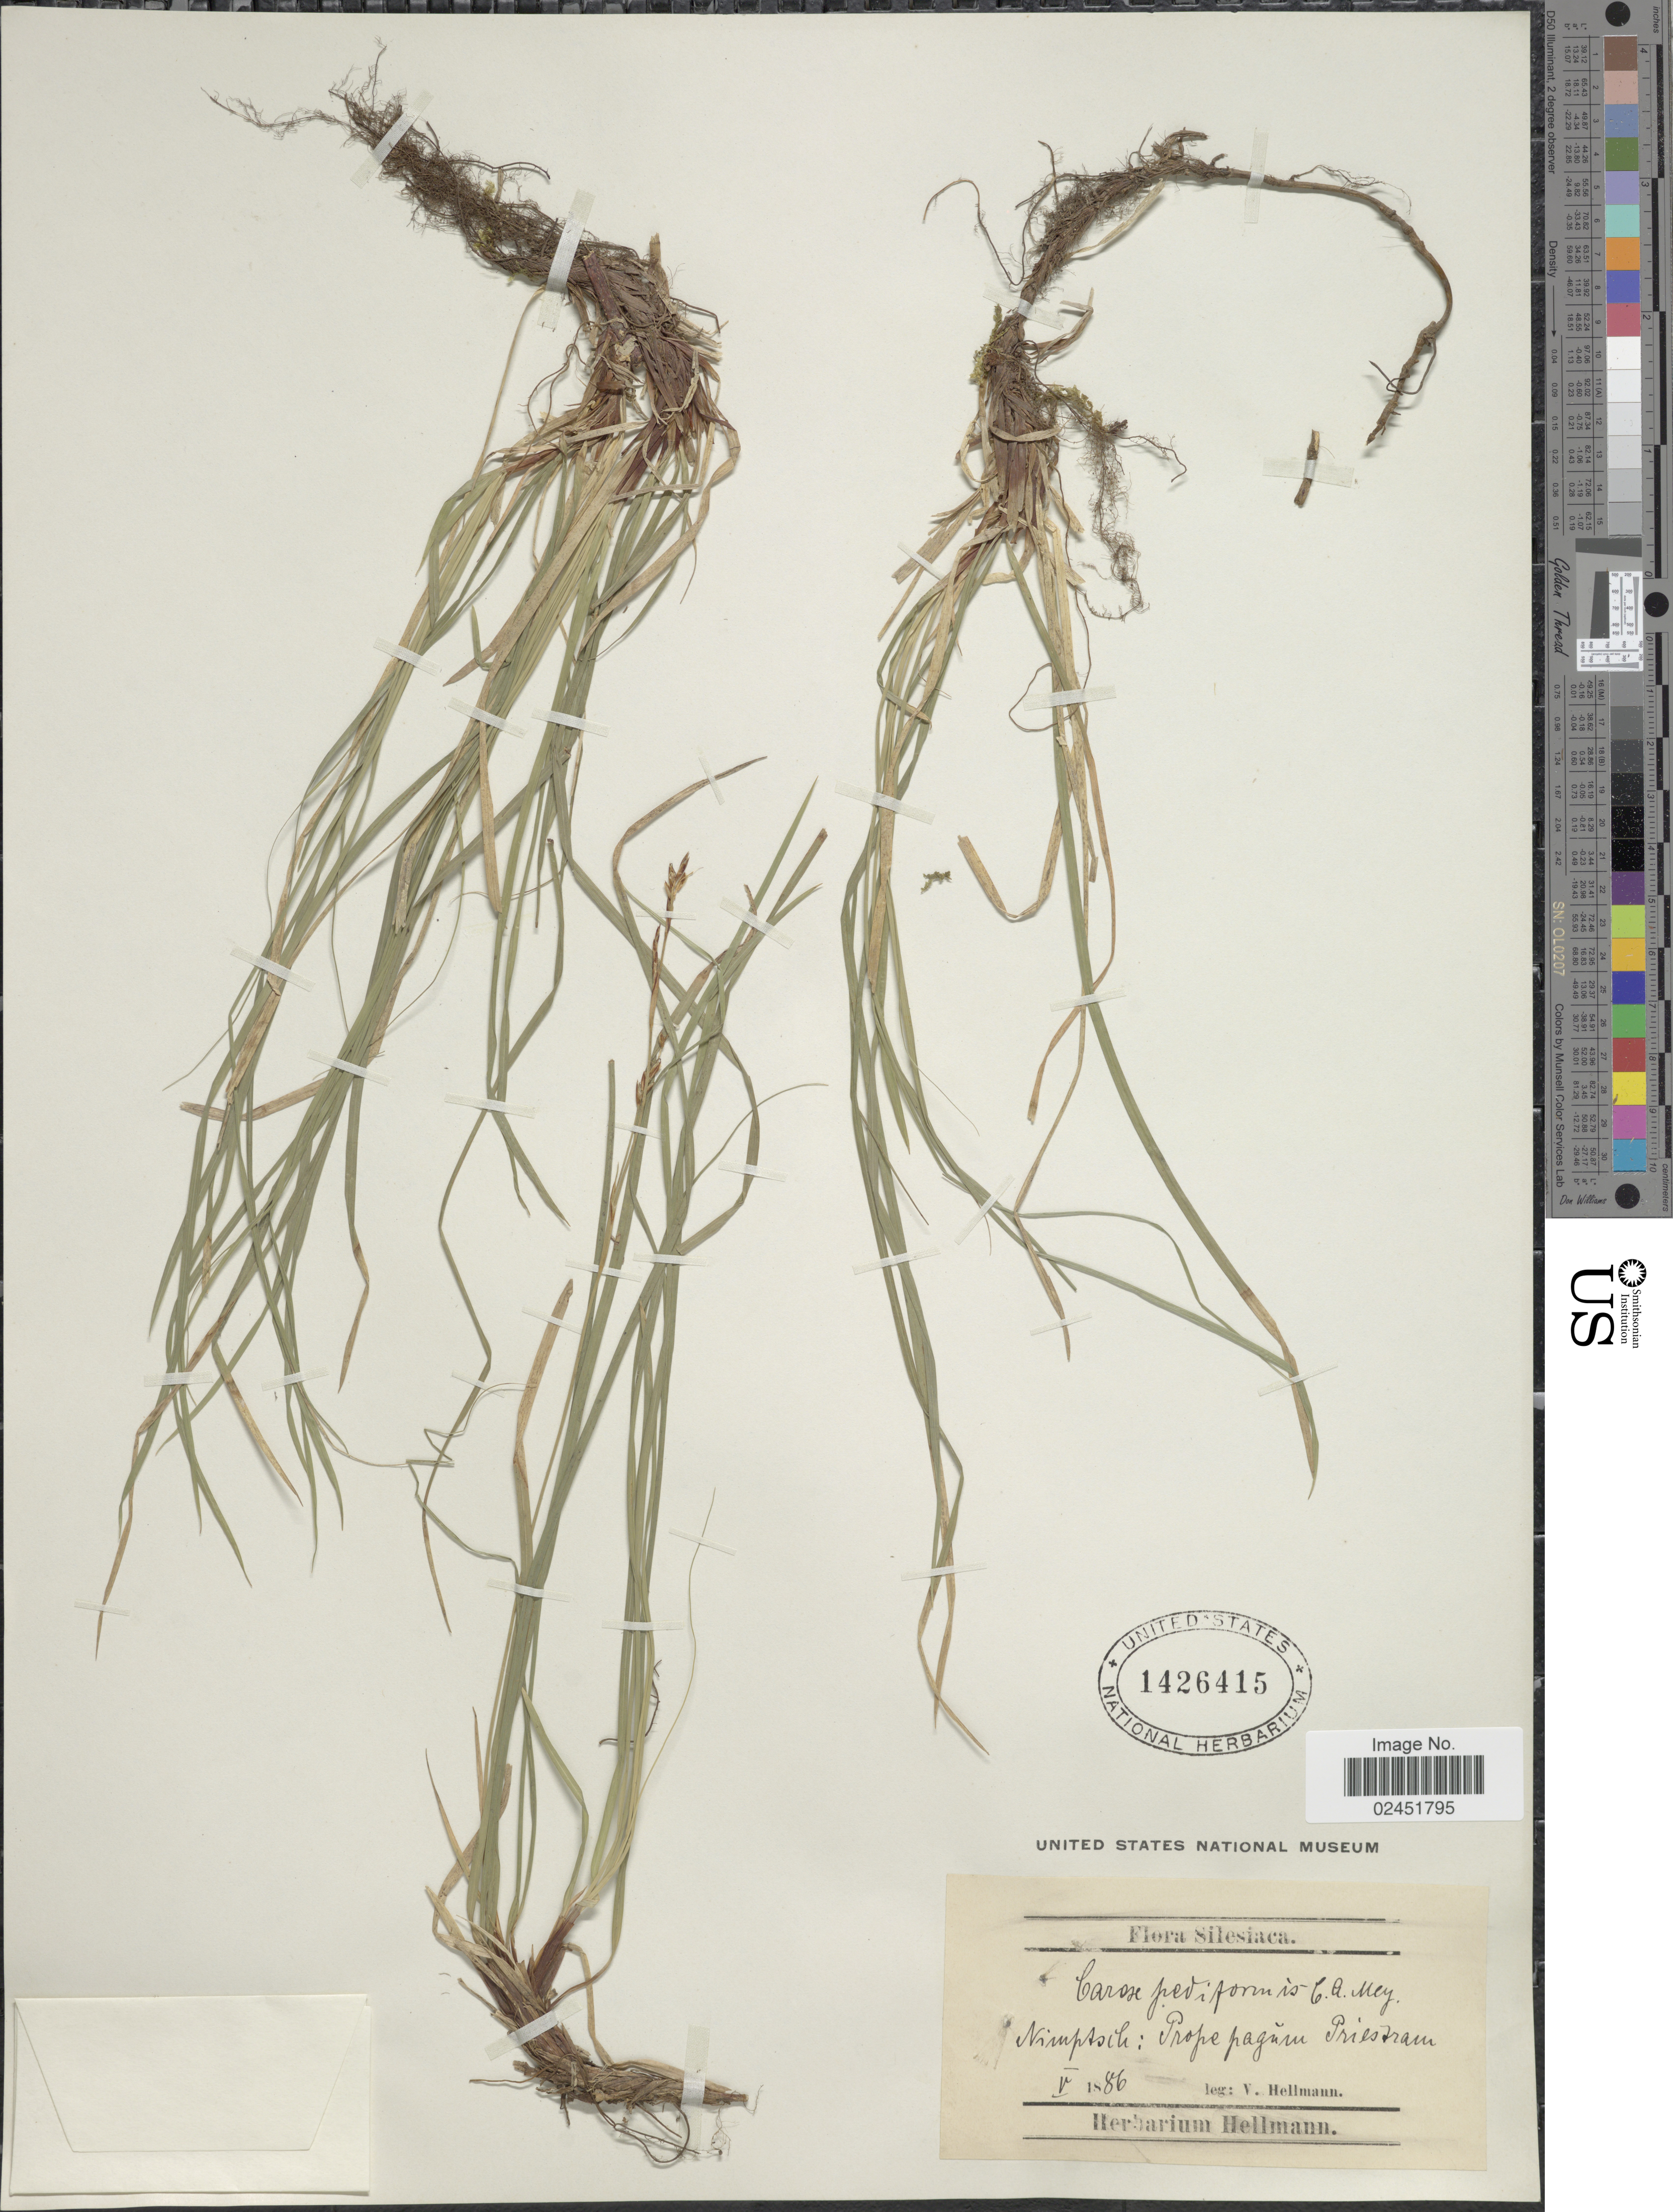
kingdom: Plantae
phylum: Tracheophyta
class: Liliopsida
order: Poales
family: Cyperaceae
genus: Carex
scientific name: Carex pediformis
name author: C.A. Mey.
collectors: V. Hellmann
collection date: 1886-05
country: Poland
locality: Silesiaca. Nimptsck: Prope pagum Priestram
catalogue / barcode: US 1426415